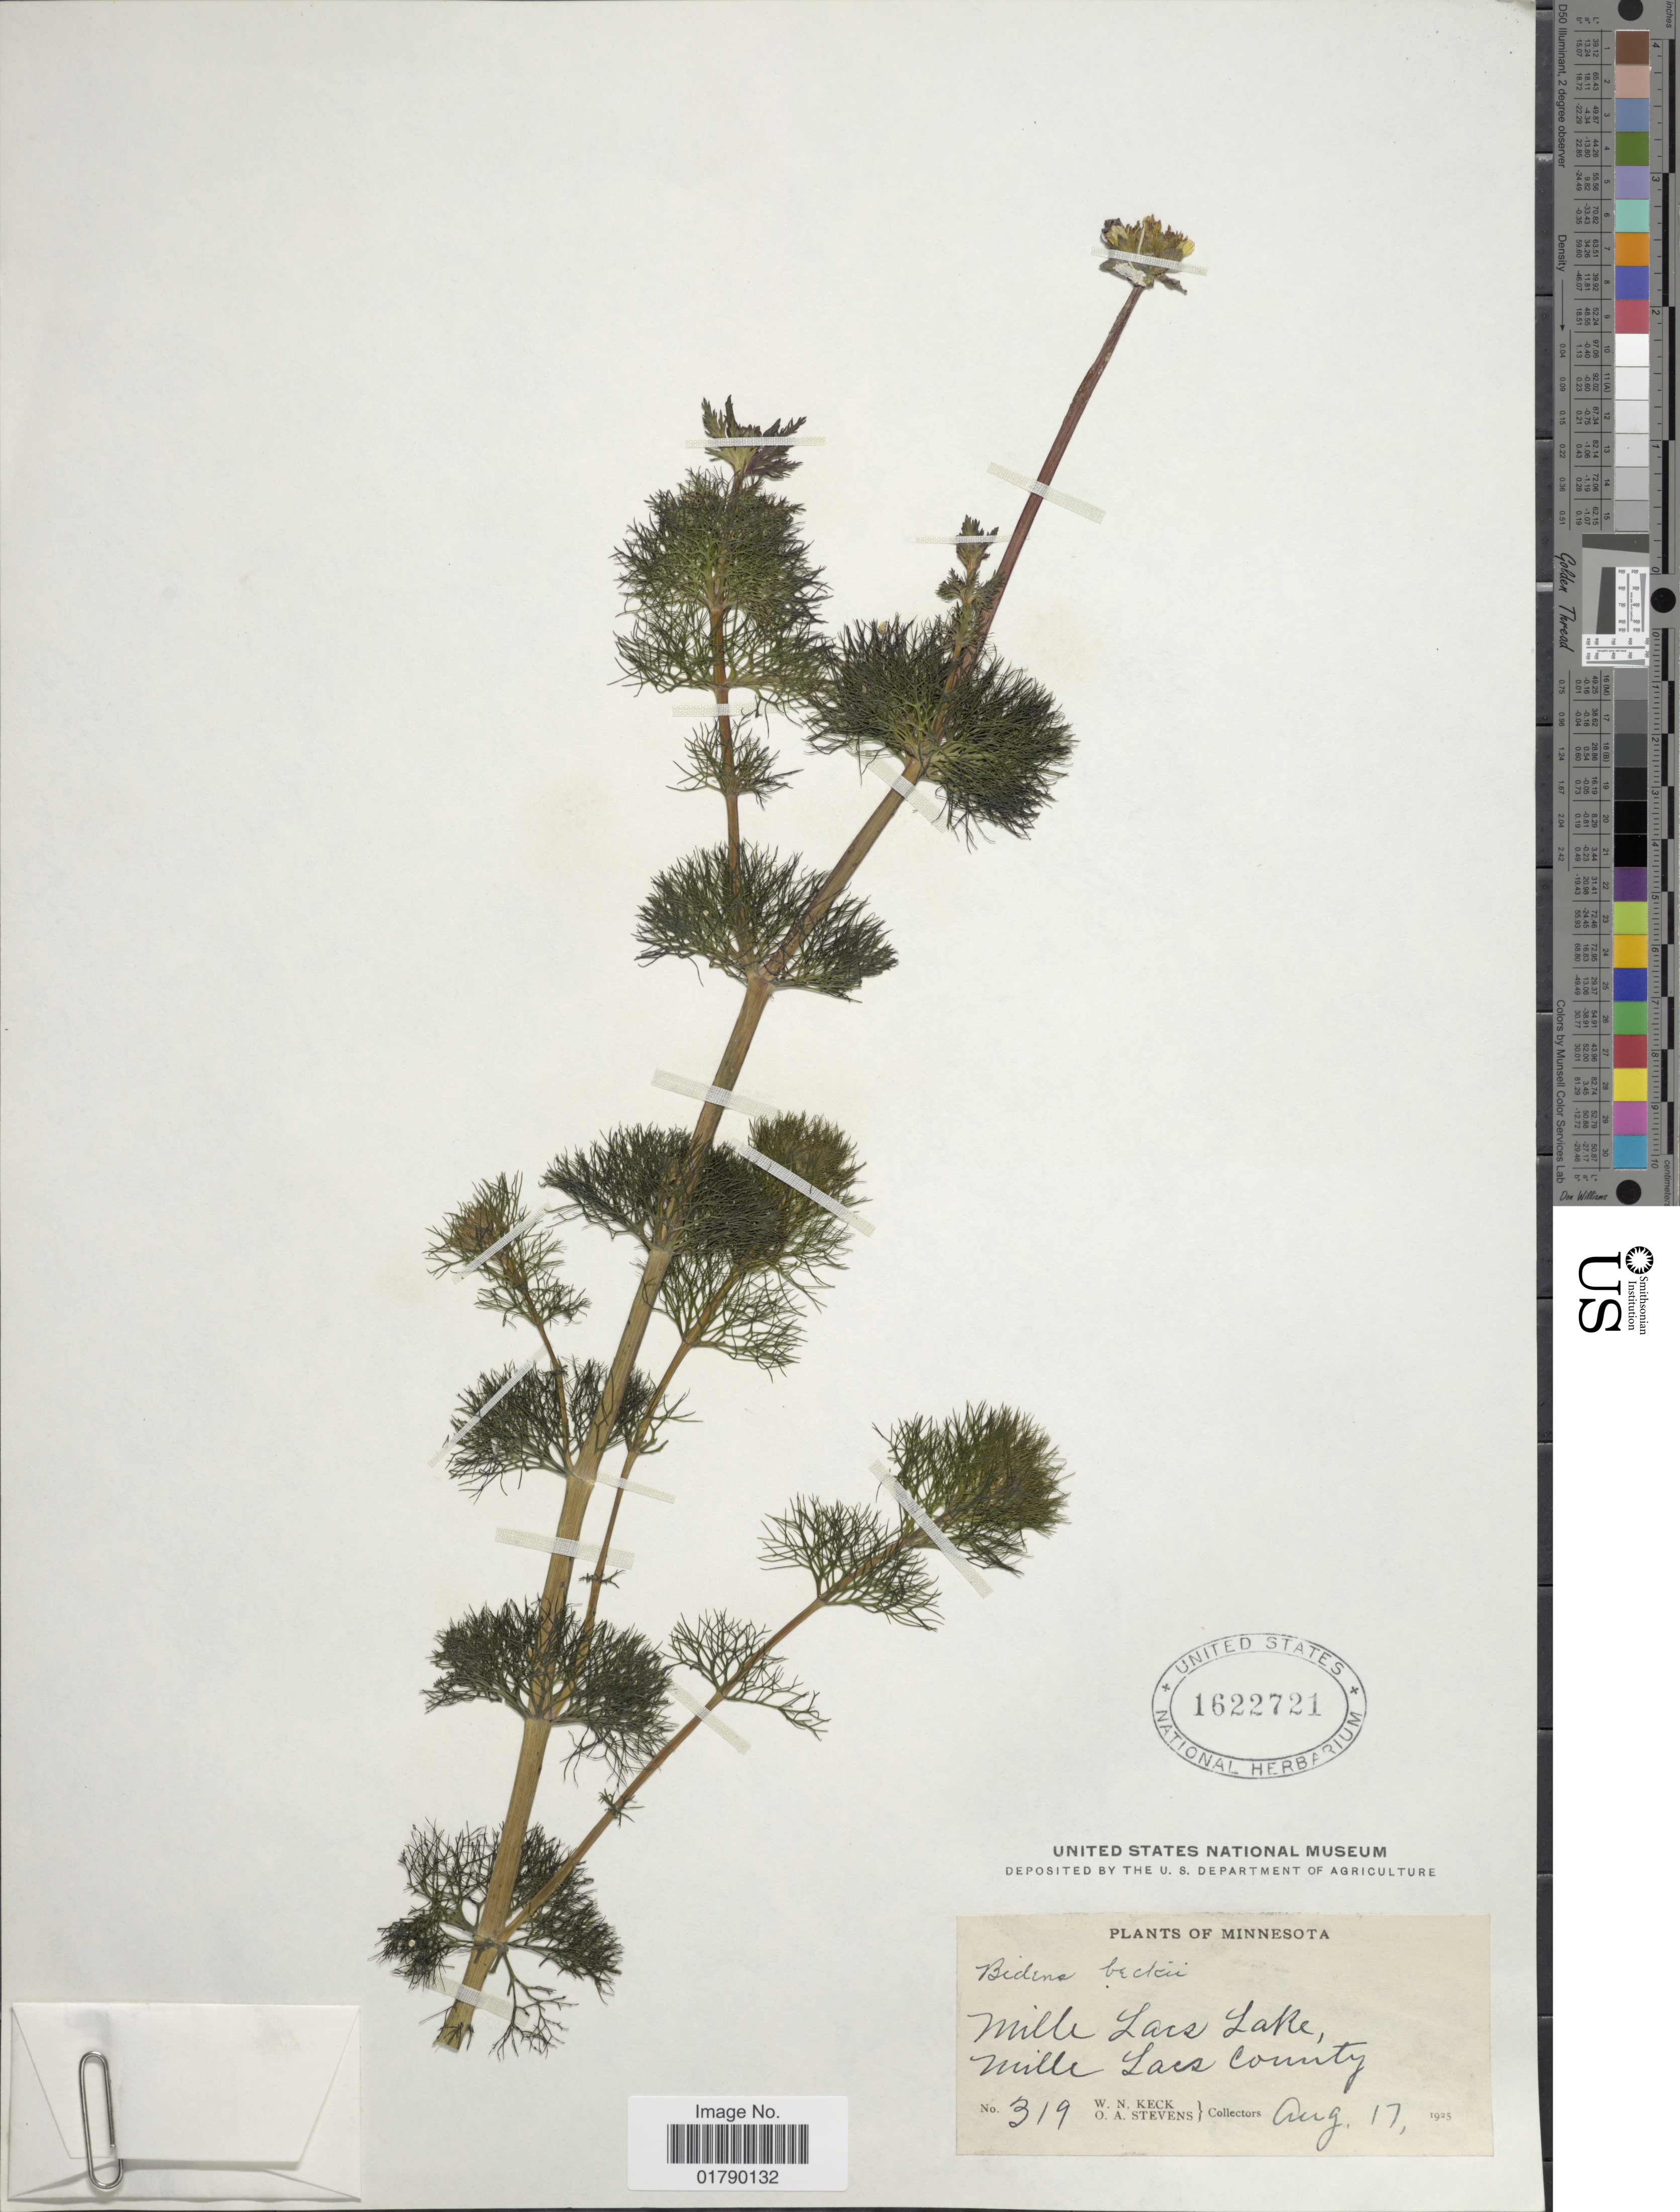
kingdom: Plantae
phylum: Tracheophyta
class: Magnoliopsida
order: Asterales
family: Asteraceae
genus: Megalodonta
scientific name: Megalodonta sp.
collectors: W. Keck & O. A. Stevens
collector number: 319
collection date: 1925-08-17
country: United States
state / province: Minnesota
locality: Mille Lars Lake, Mille Lacs County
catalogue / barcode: US 1622721